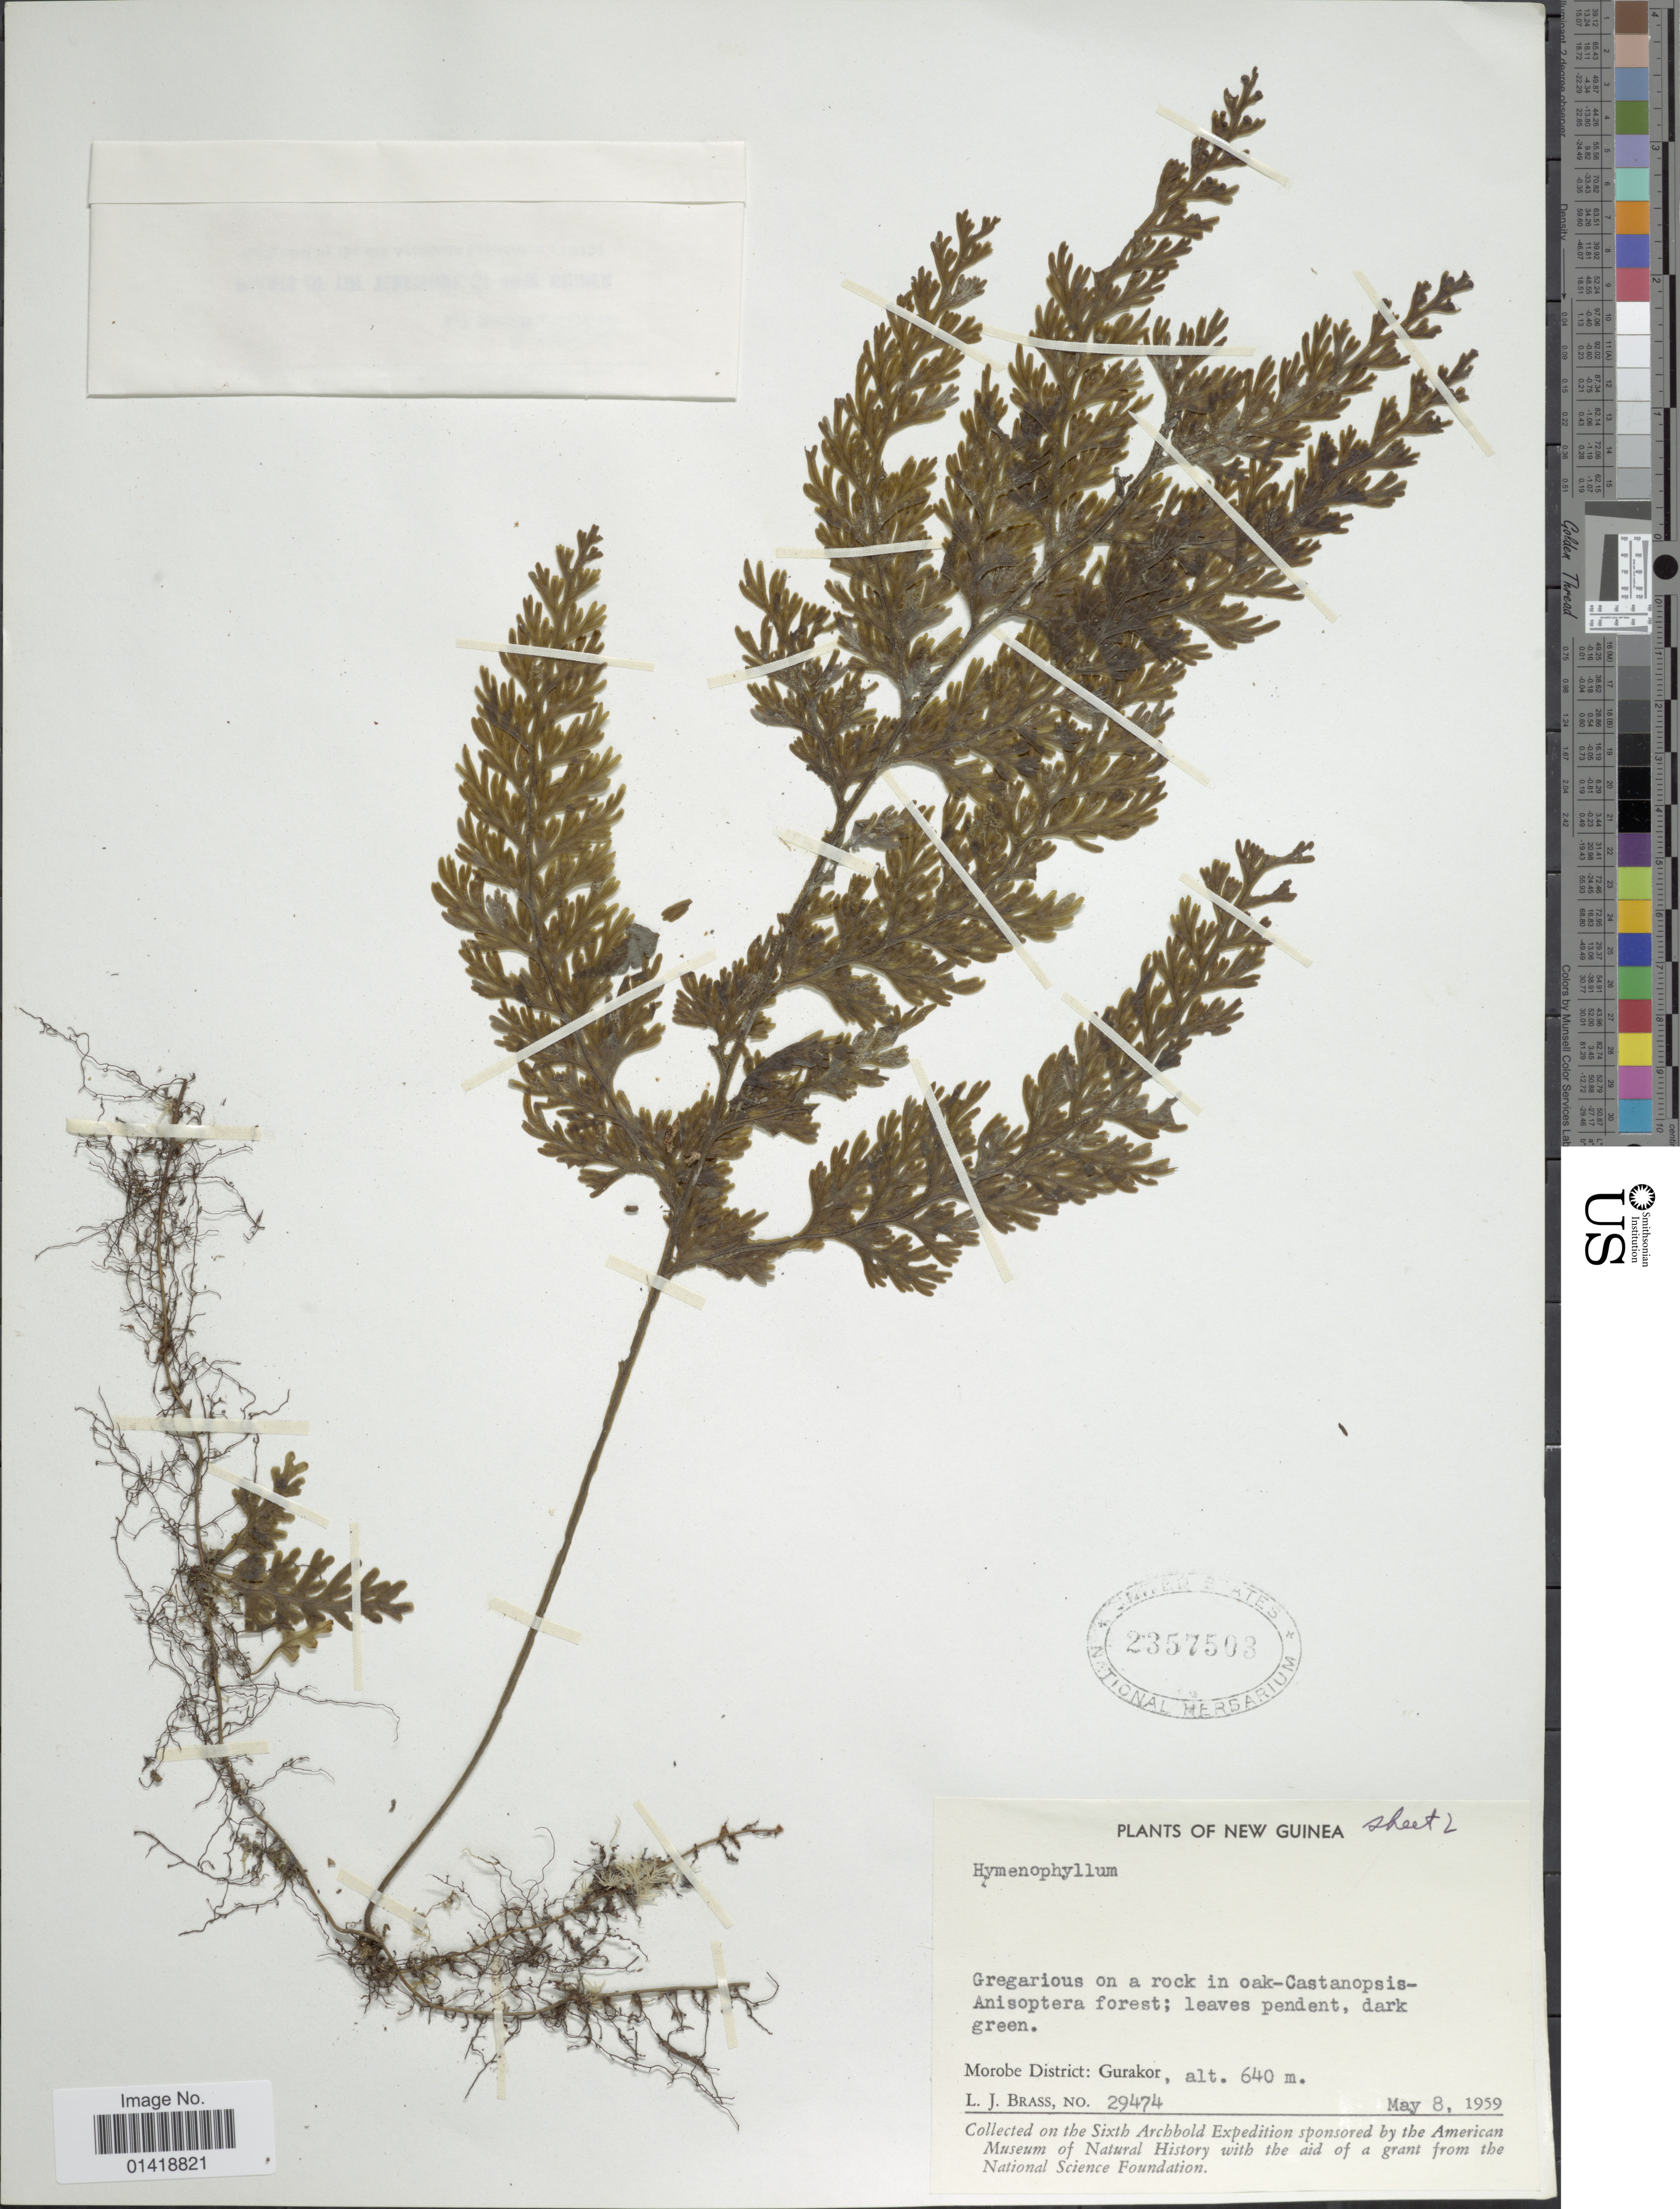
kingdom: Plantae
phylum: Tracheophyta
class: Polypodiopsida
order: Hymenophyllales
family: Hymenophyllaceae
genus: Hymenophyllum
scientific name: Hymenophyllum sp.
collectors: L. J. Brass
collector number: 29474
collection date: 1959-05-08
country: Papua New Guinea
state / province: Morobe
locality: New Guinea. Morobe District: Gurakor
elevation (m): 640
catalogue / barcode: US 2357503